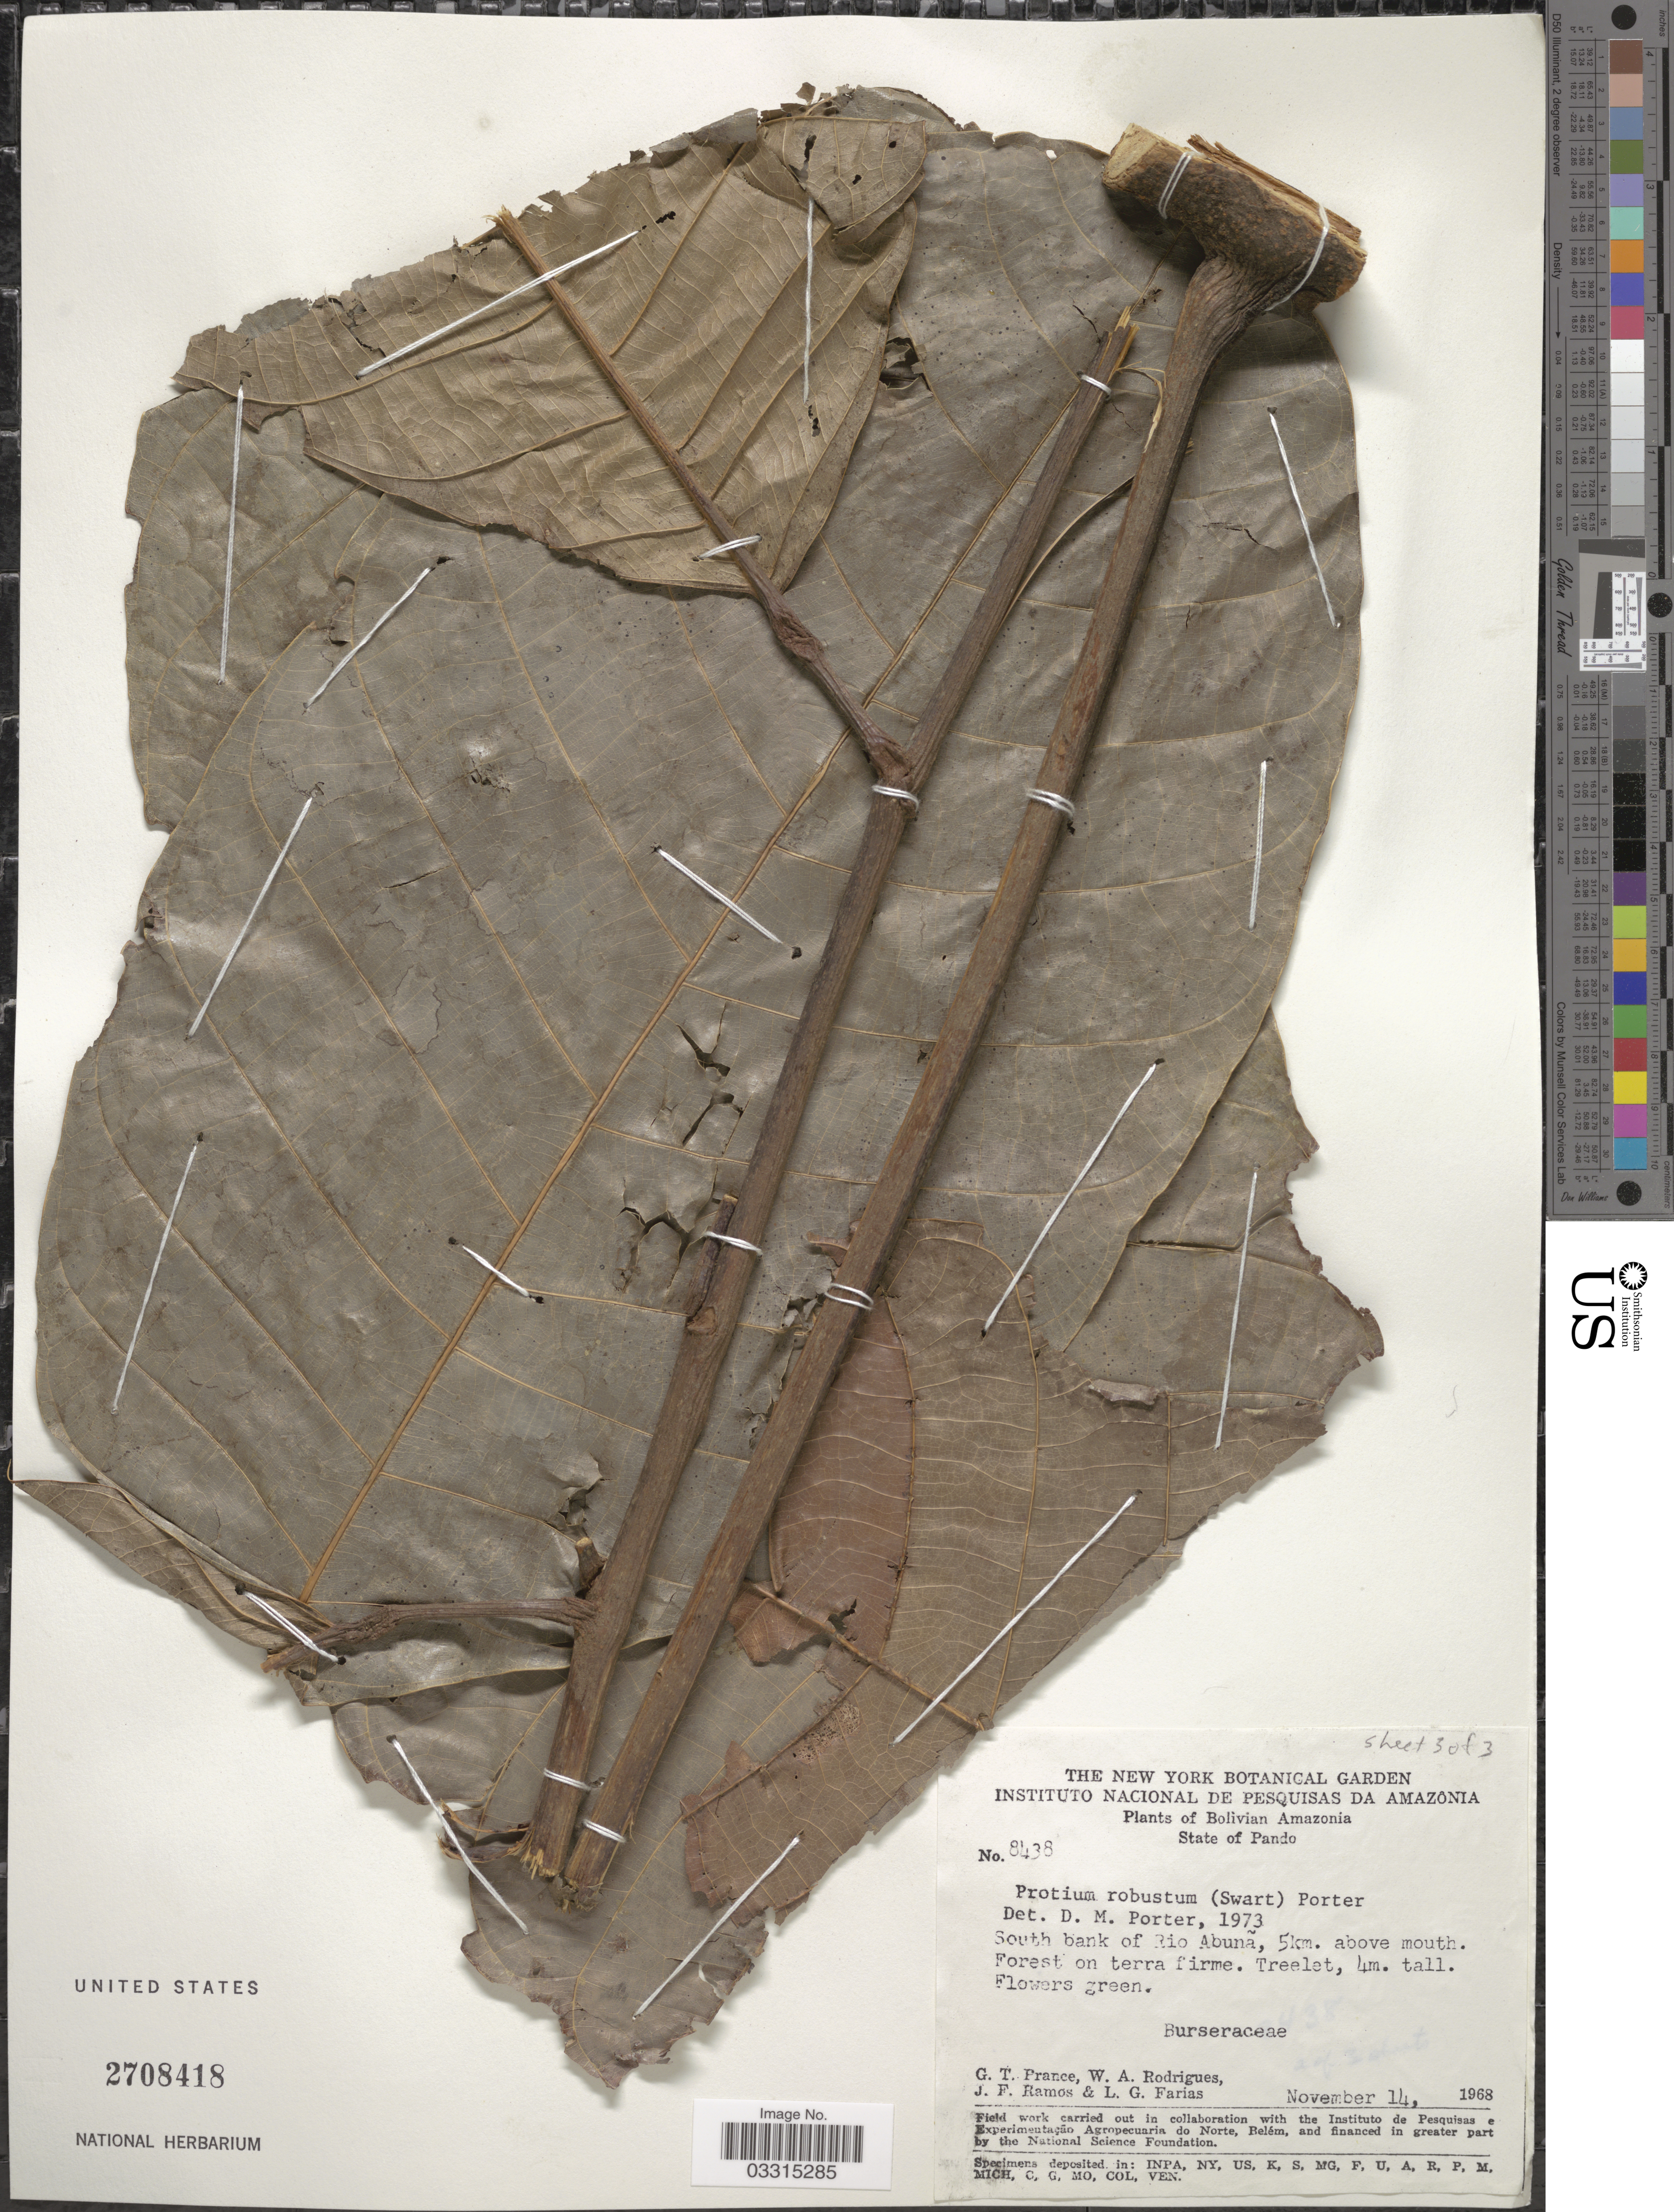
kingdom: Plantae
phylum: Tracheophyta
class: Magnoliopsida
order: Sapindales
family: Burseraceae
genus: Protium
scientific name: Protium robustum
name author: (Swart) D.M. Porter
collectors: G. T. Prance, W. A. Rodrigues, J. F. Ramos & L. G. Farias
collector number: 8438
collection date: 1968-11-14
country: Bolivia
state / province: Pando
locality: Bolivian Amazonia. South bank of Rio Abuña, 5km. above mouth. Forest on terra firme.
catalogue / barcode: US 2708418